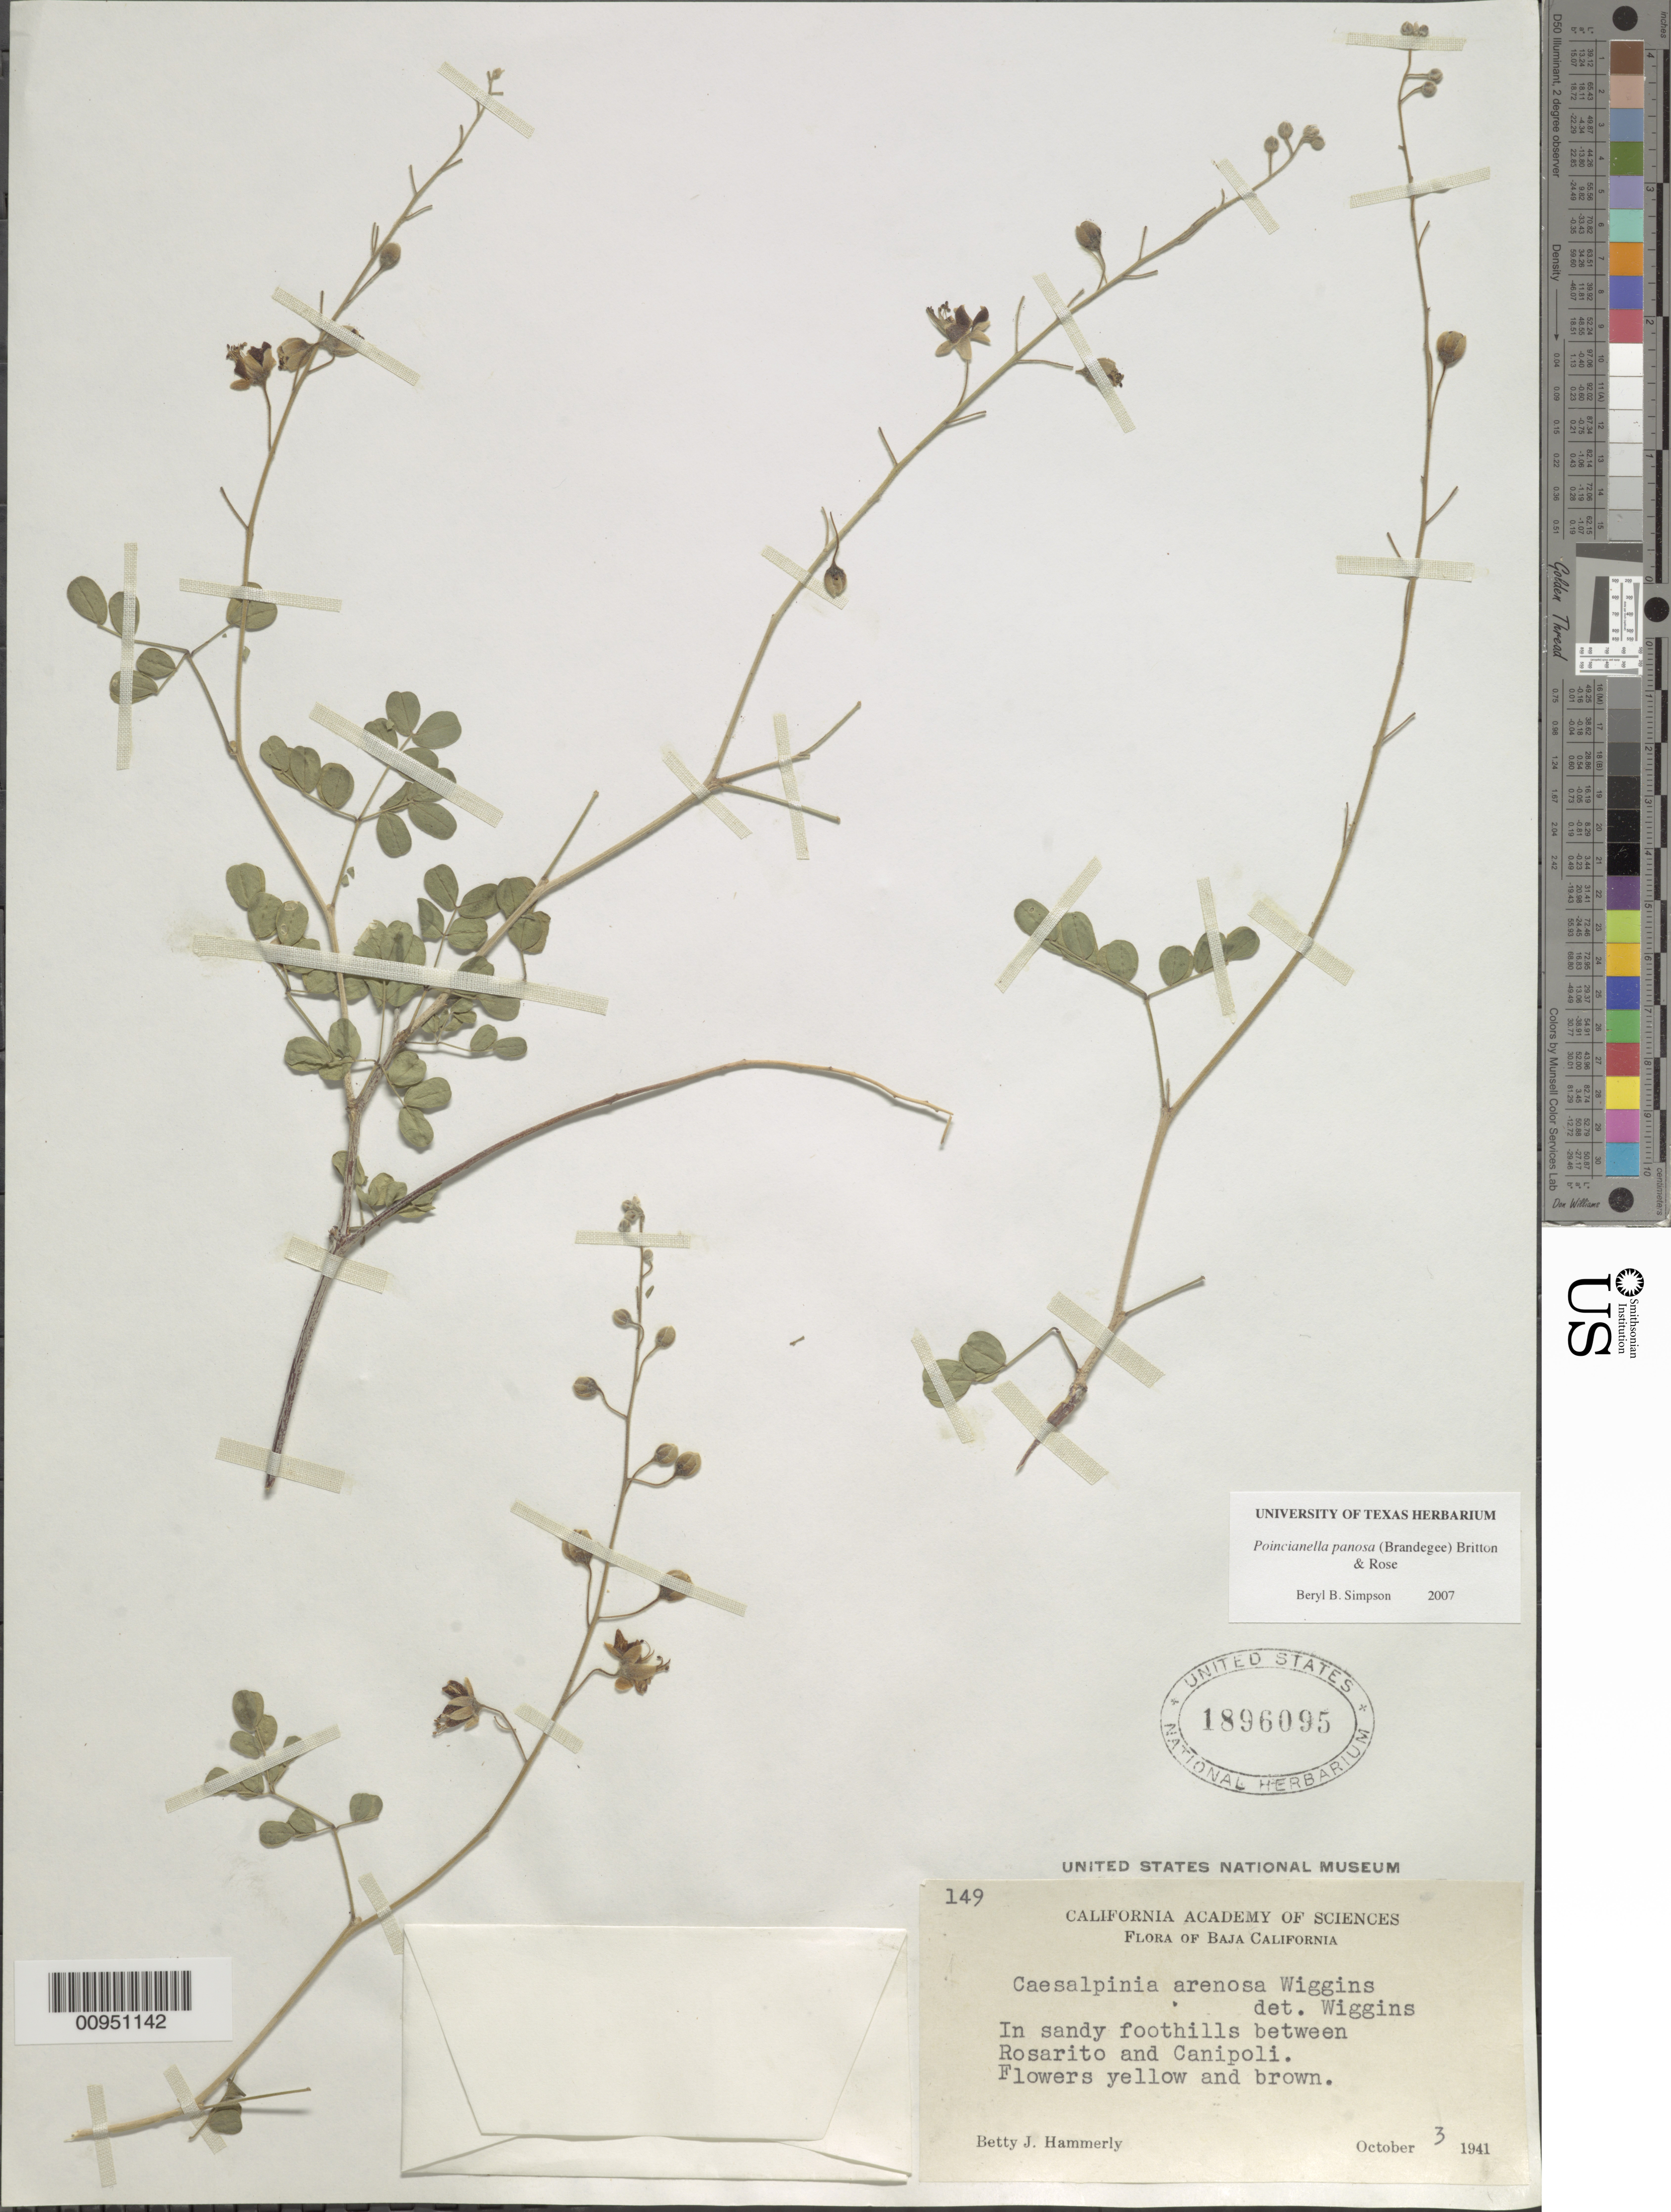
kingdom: Plantae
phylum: Tracheophyta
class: Magnoliopsida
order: Fabales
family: Fabaceae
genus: Erythrostemon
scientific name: Erythrostemon pannosus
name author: (K. Brandegee) Gagnon & G.P. Lewis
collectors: B. J. Hammerly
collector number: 149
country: Mexico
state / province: Baja California Sur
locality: Between Rosarito and Canipoli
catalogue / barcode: US 1896095